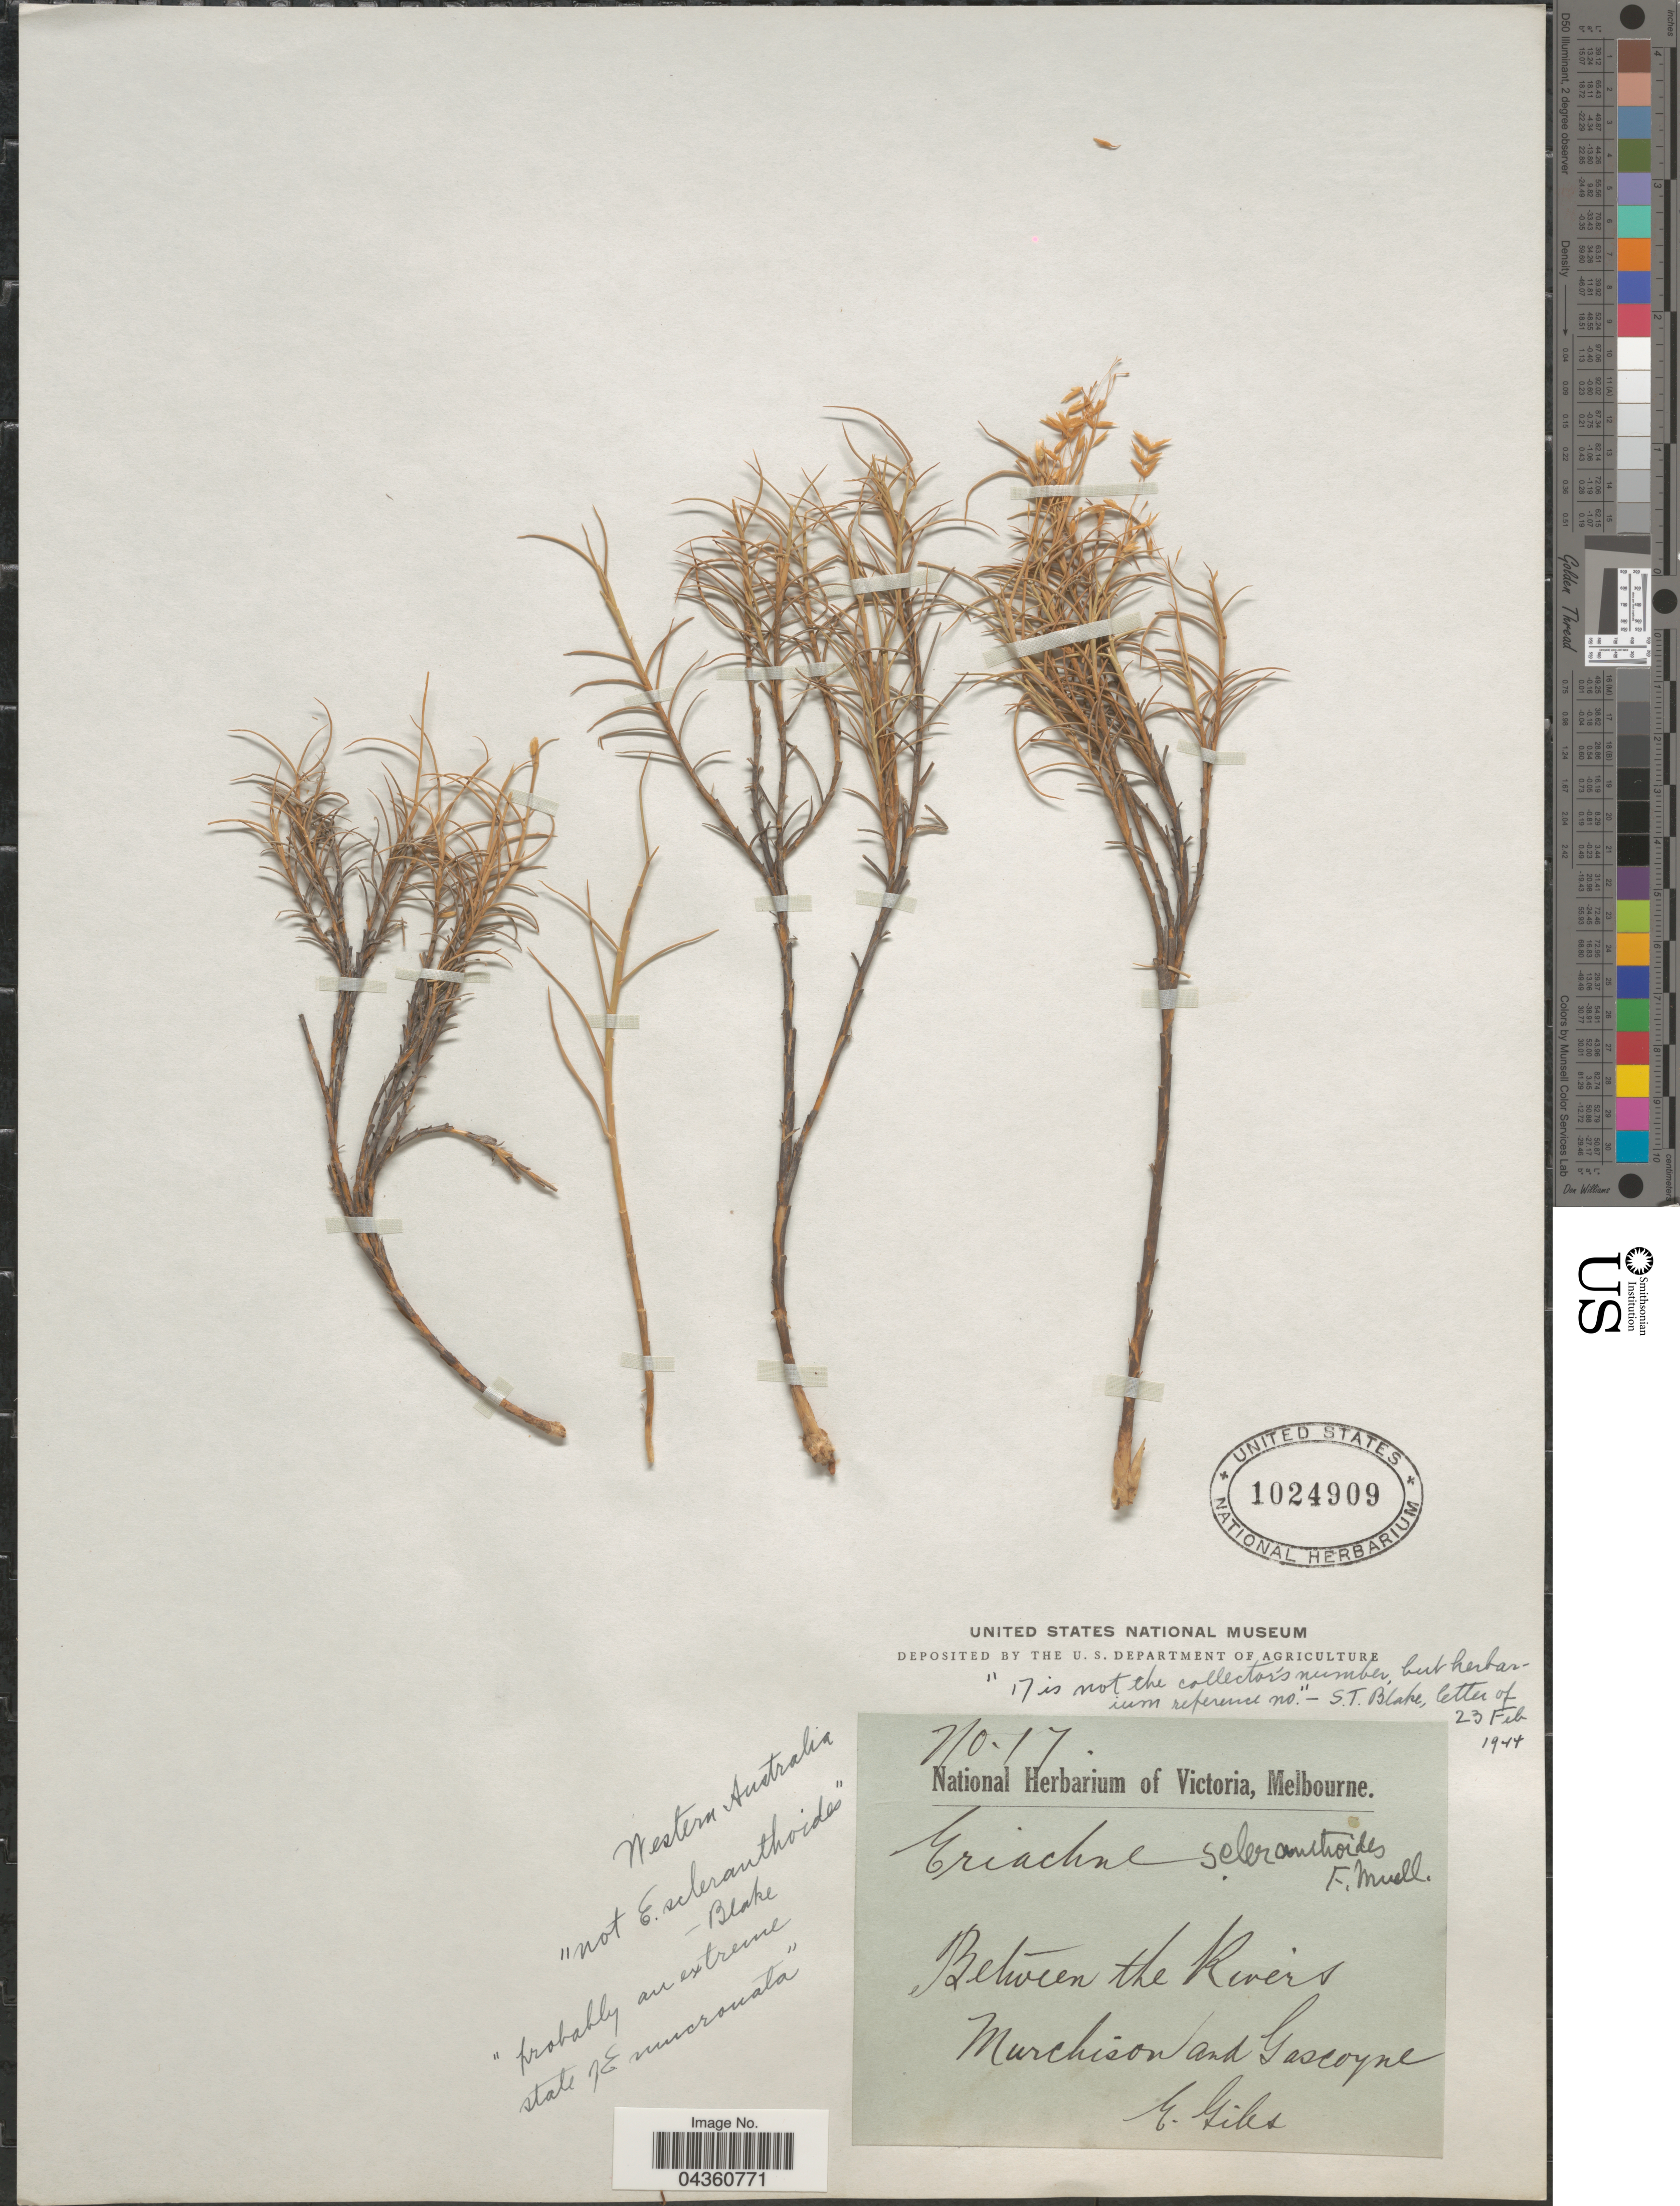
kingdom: Plantae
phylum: Tracheophyta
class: Liliopsida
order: Poales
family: Poaceae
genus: Eriachne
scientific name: Eriachne mucronata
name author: R. Br.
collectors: E. Giles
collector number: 17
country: Australia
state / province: Western Australia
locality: Between the Rivers Murchison and Gascoyne.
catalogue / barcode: US 1024909